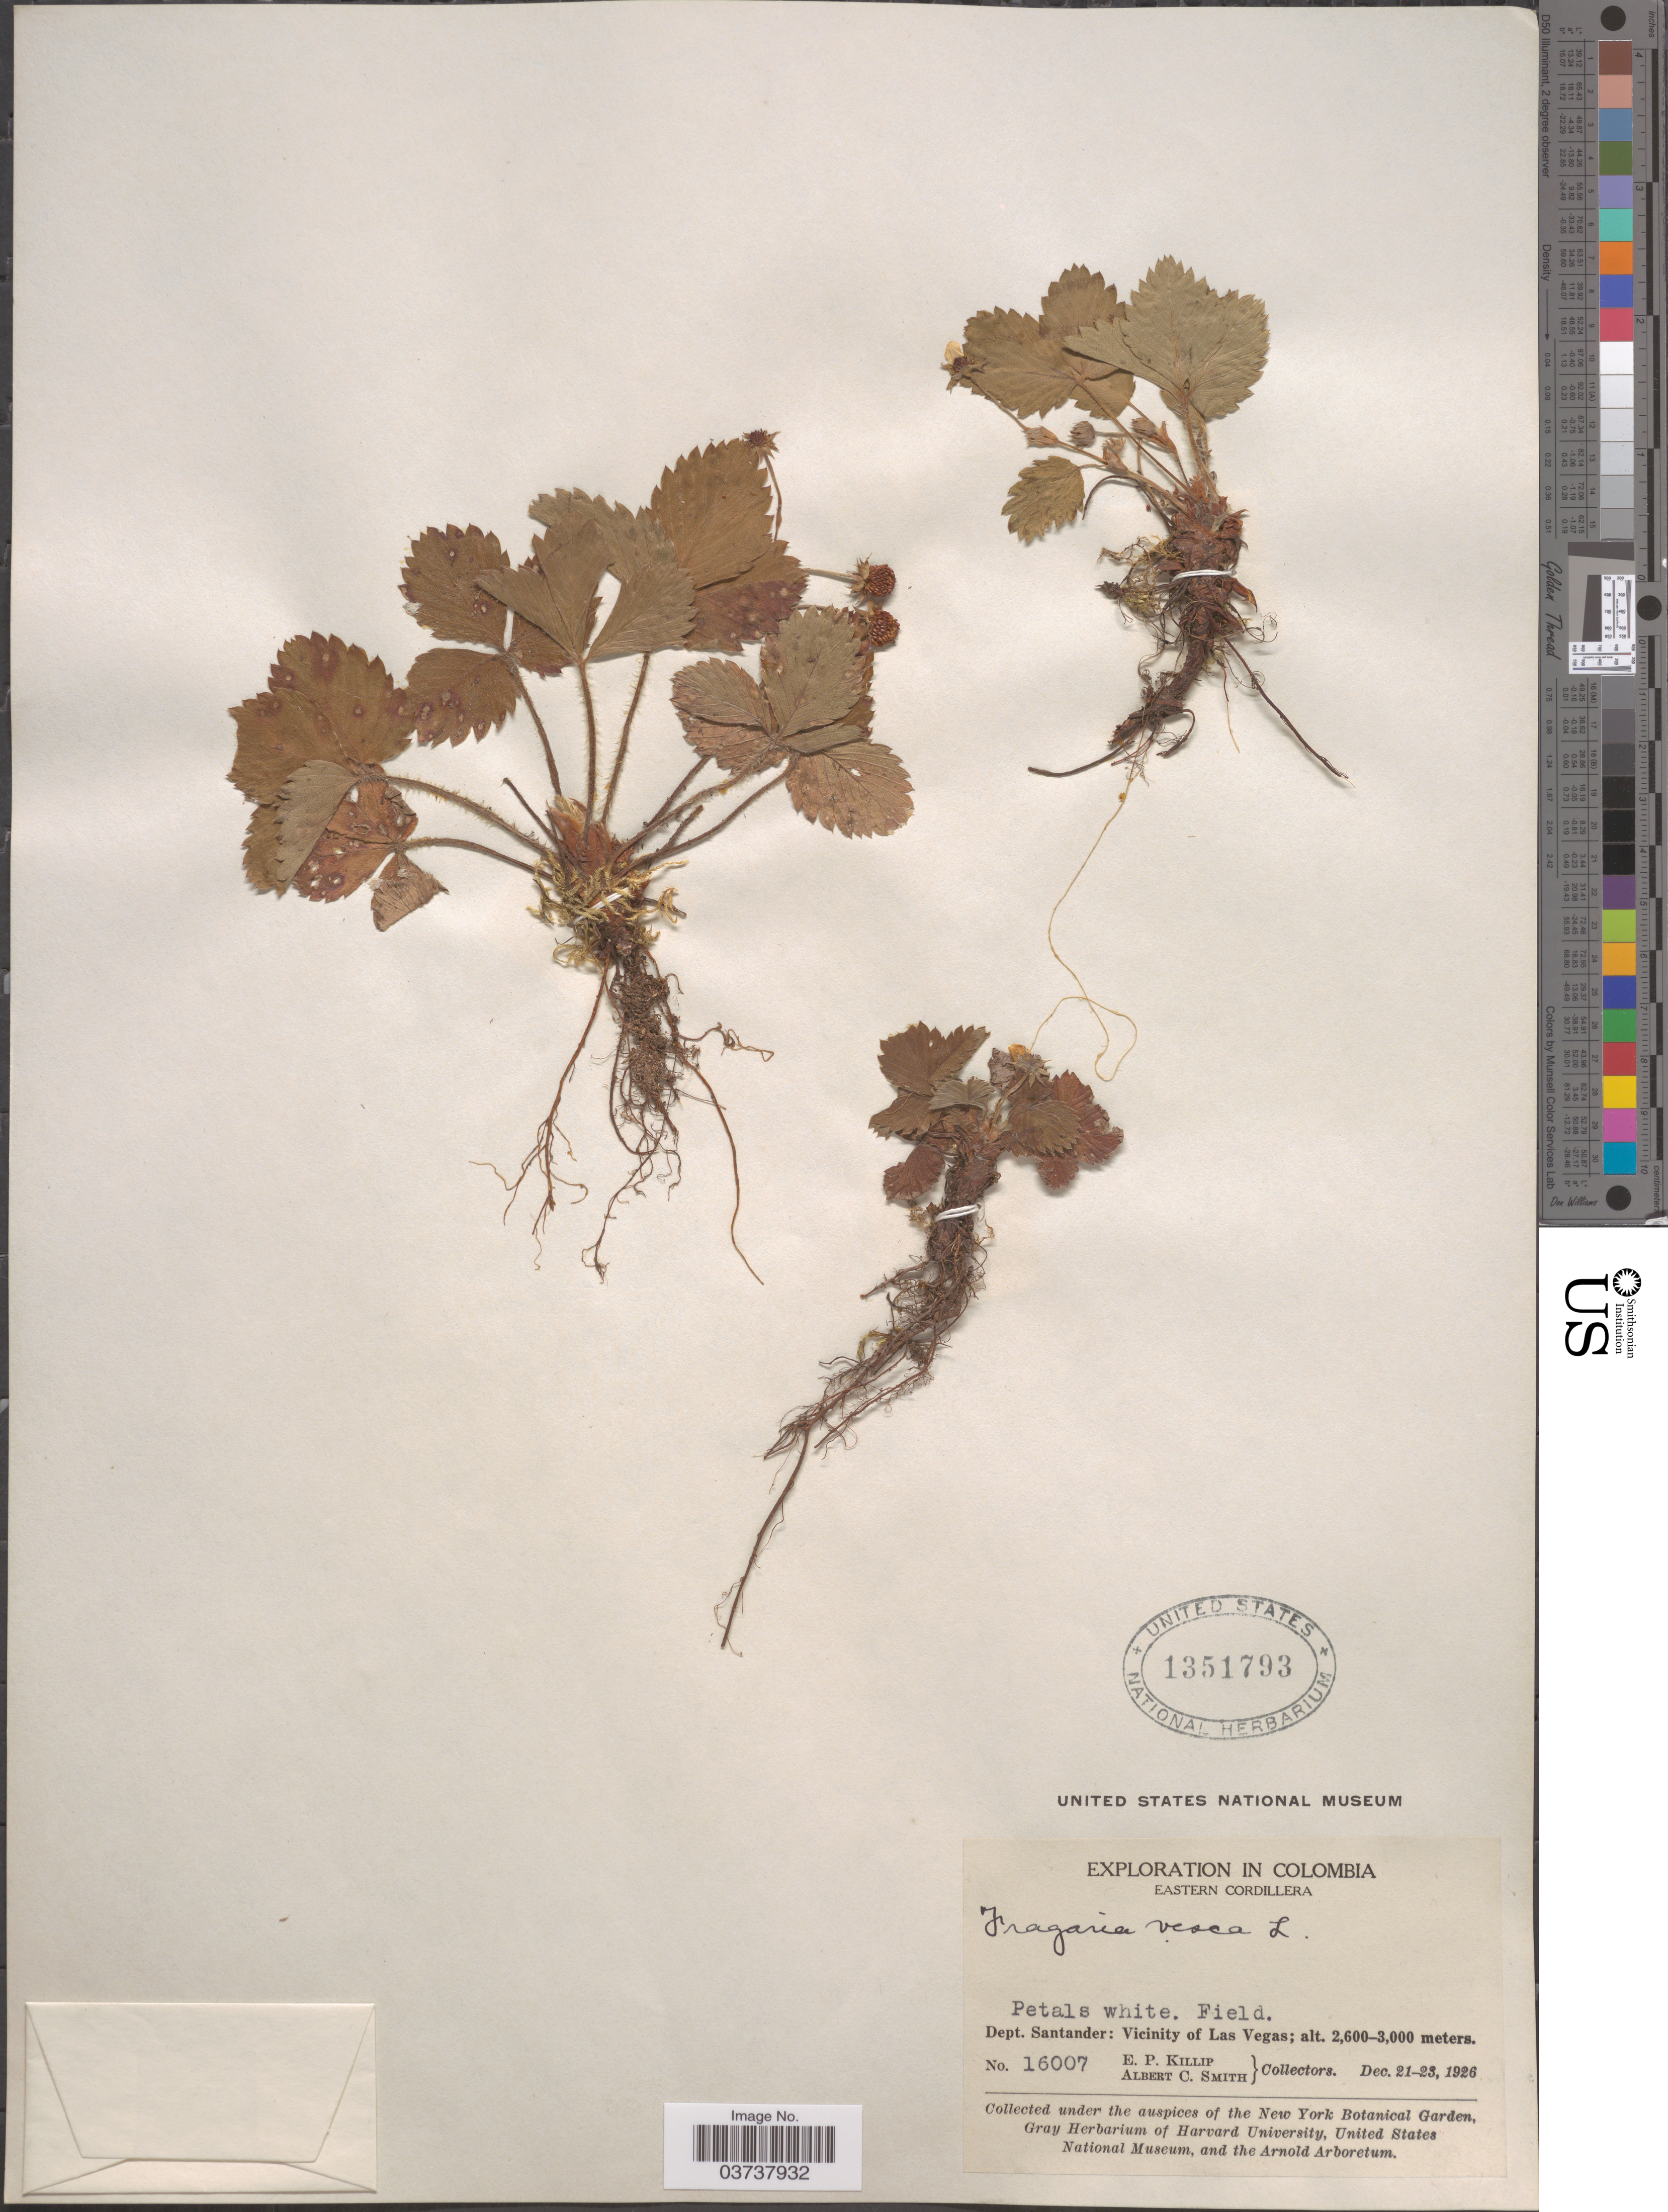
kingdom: Plantae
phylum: Tracheophyta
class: Magnoliopsida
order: Rosales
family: Rosaceae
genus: Fragaria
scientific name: Fragaria vesca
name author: L.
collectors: E. P. Killip & A. C. Smith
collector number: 16007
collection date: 1926-12-21/1926-12-23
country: Colombia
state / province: Santander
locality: Eastern Cordillera. Dept. Santander: Vicinity of Las Vegas.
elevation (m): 2600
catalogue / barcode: US 1351793